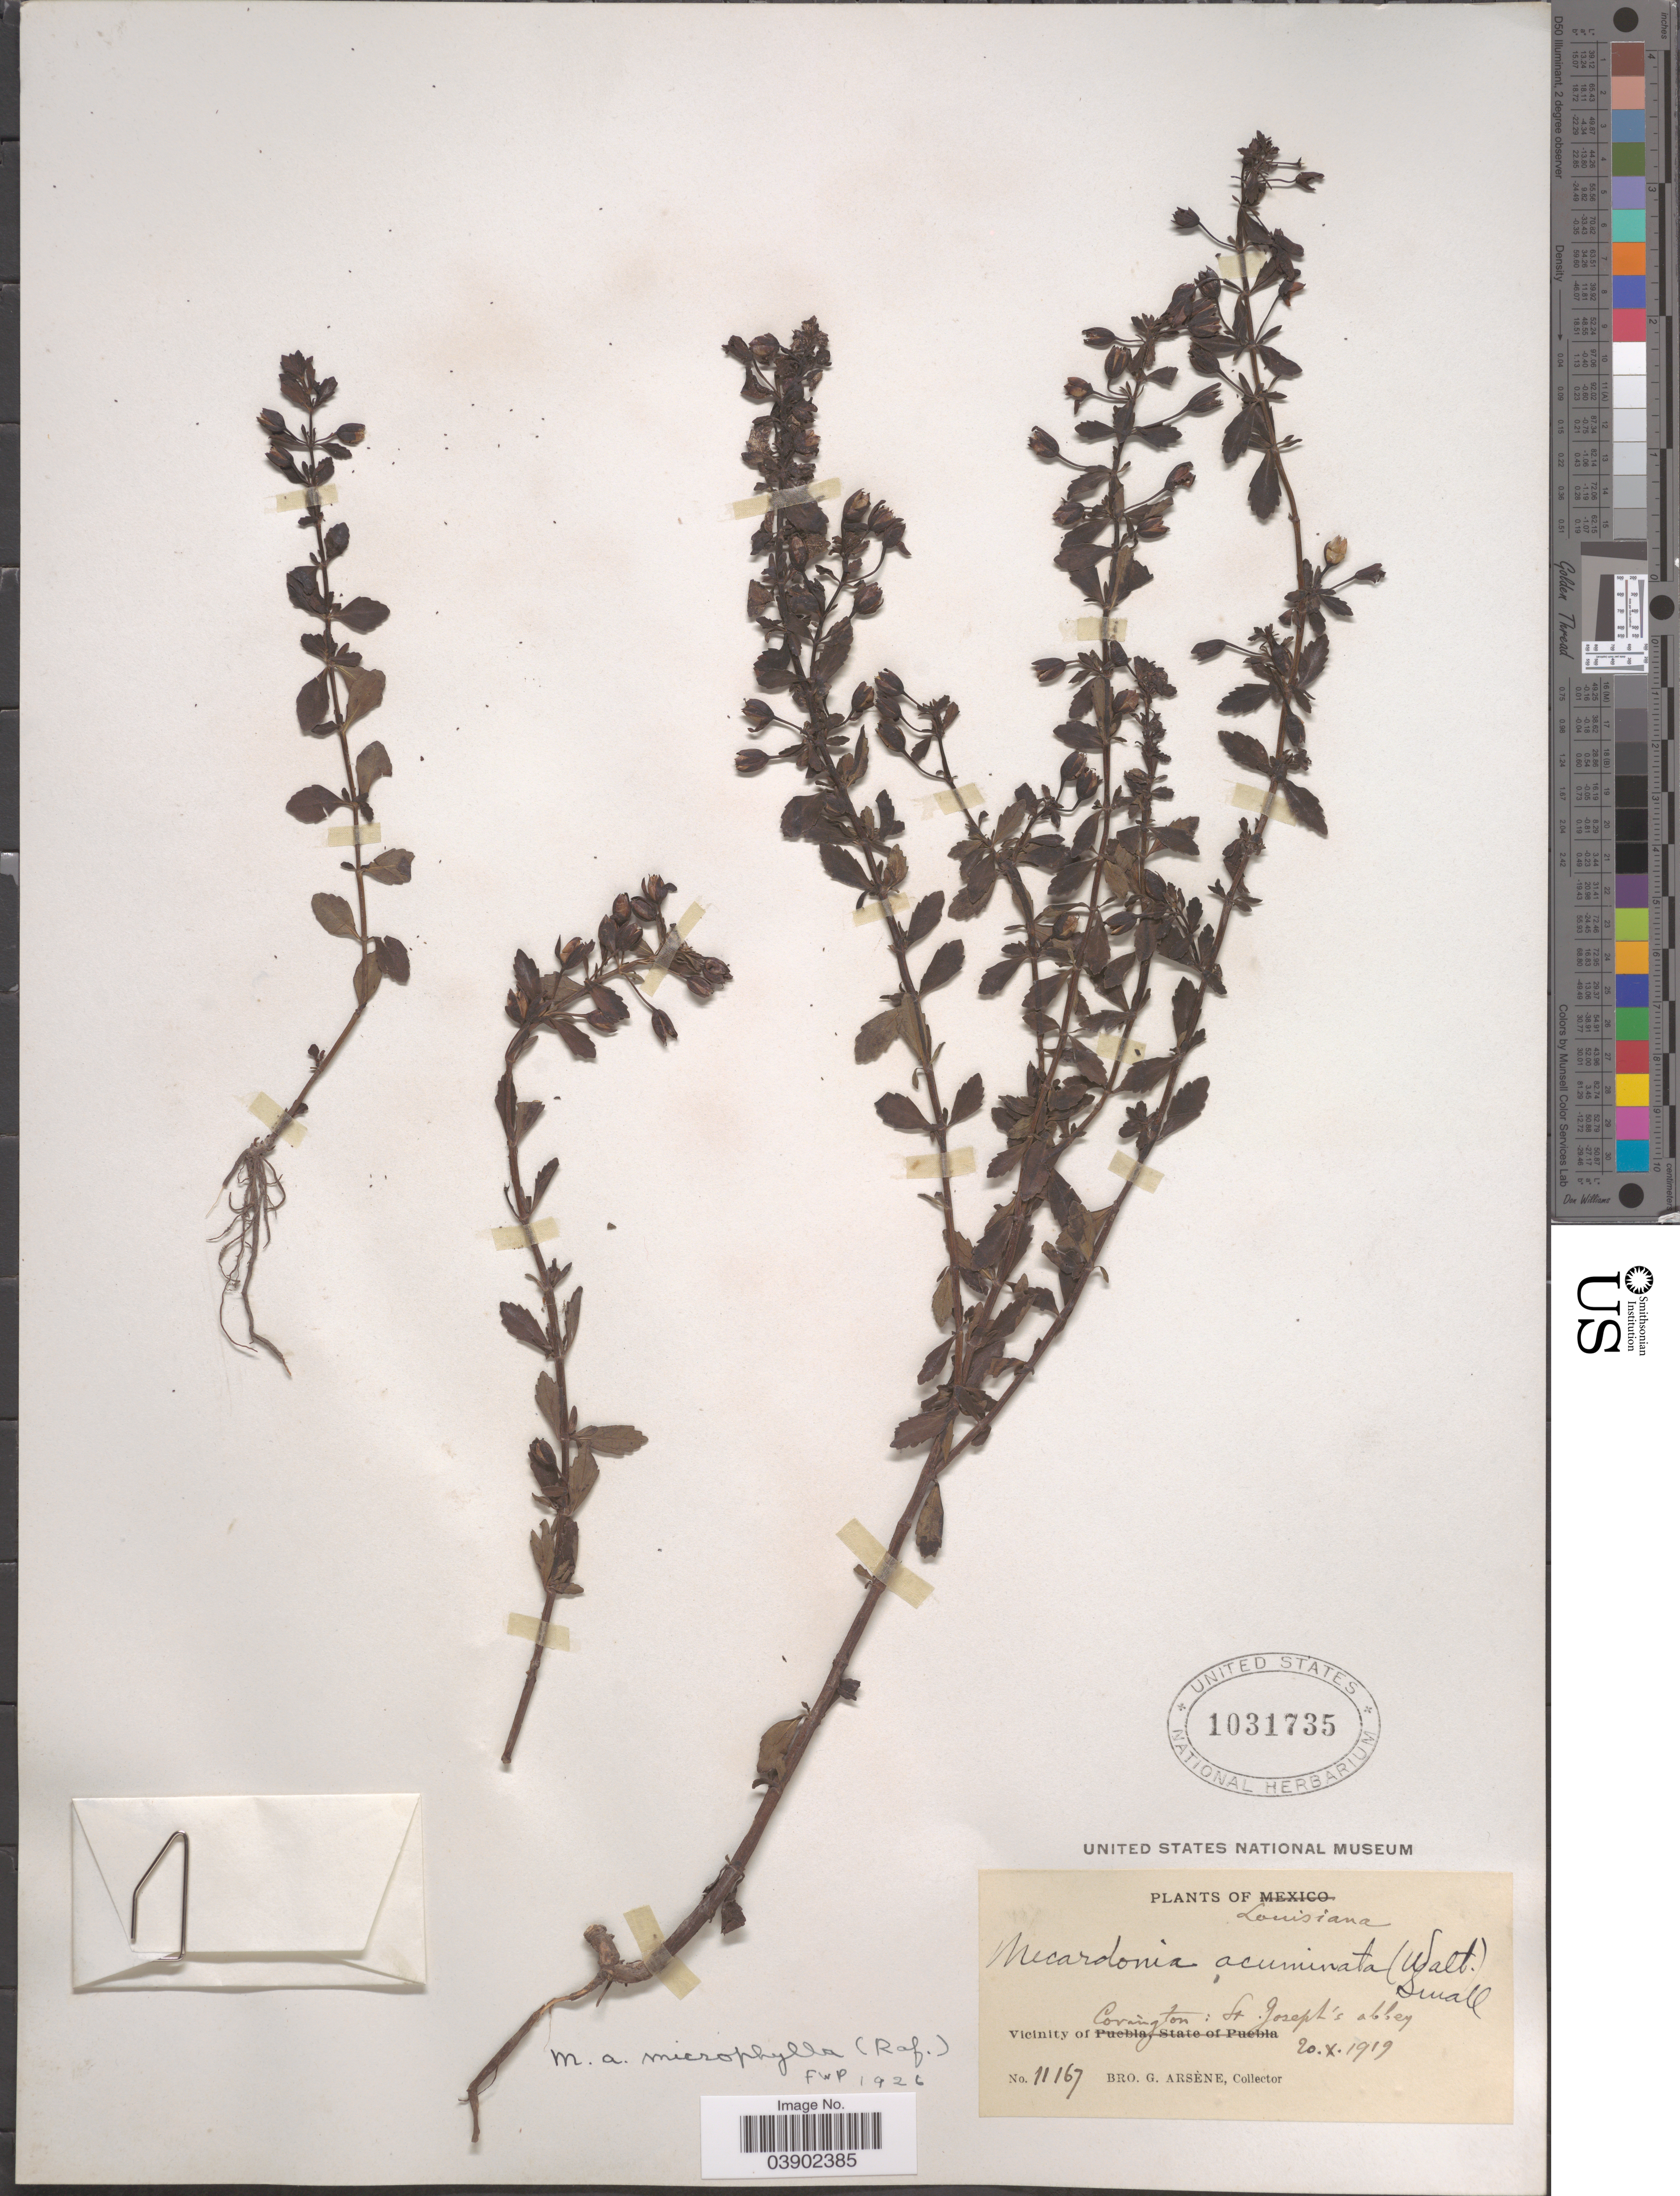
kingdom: Plantae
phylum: Tracheophyta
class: Magnoliopsida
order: Lamiales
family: Plantaginaceae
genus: Mecardonia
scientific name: Mecardonia vandellioides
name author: (Kunth) Pennell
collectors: Bro. G. Arsène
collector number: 11167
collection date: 1919-10-20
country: United States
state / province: Louisiana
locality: Vicinity of Covington: St. Joseph's abbey.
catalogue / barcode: US 1031735